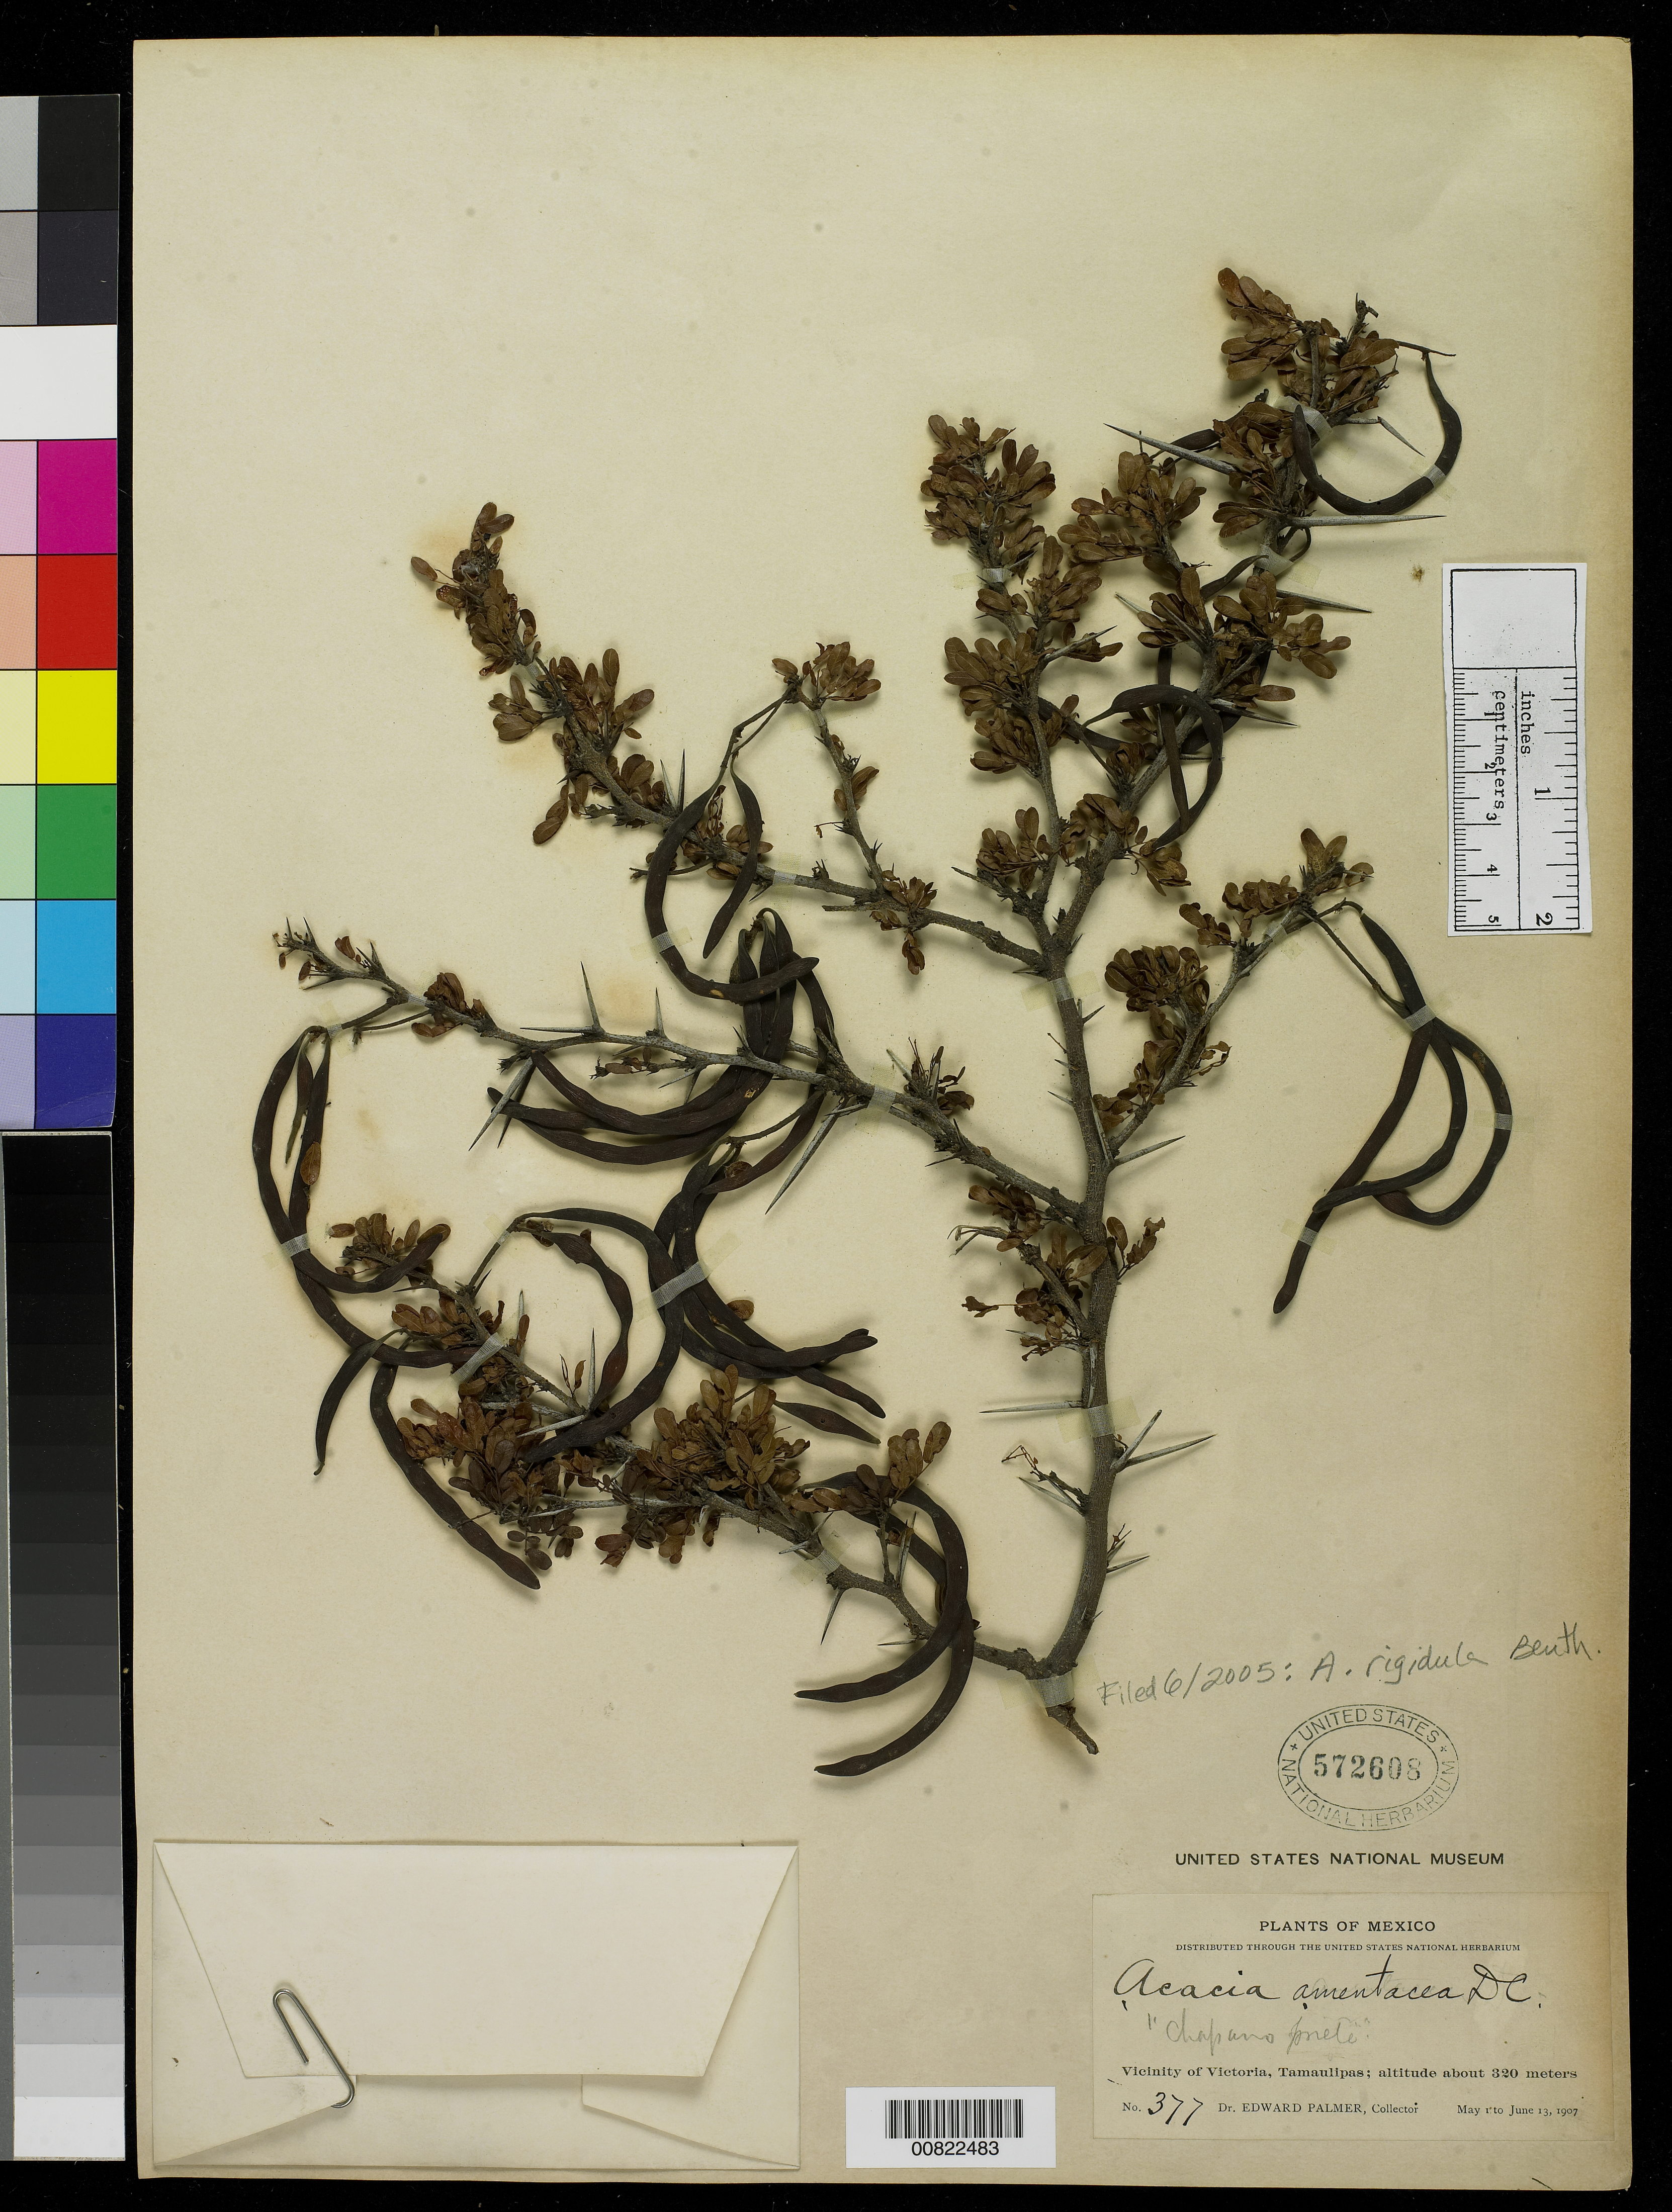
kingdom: Plantae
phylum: Tracheophyta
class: Magnoliopsida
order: Fabales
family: Fabaceae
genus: Vachellia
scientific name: Vachellia rigidula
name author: (Benth.) Seigler & Ebinger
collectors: E. Palmer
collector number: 377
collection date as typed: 01 May 1907 to 13 Jun 1907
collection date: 1907-05-01/1907-06-13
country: Mexico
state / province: Tamaulipas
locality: Vicinity of Victoria.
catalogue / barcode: US 572608